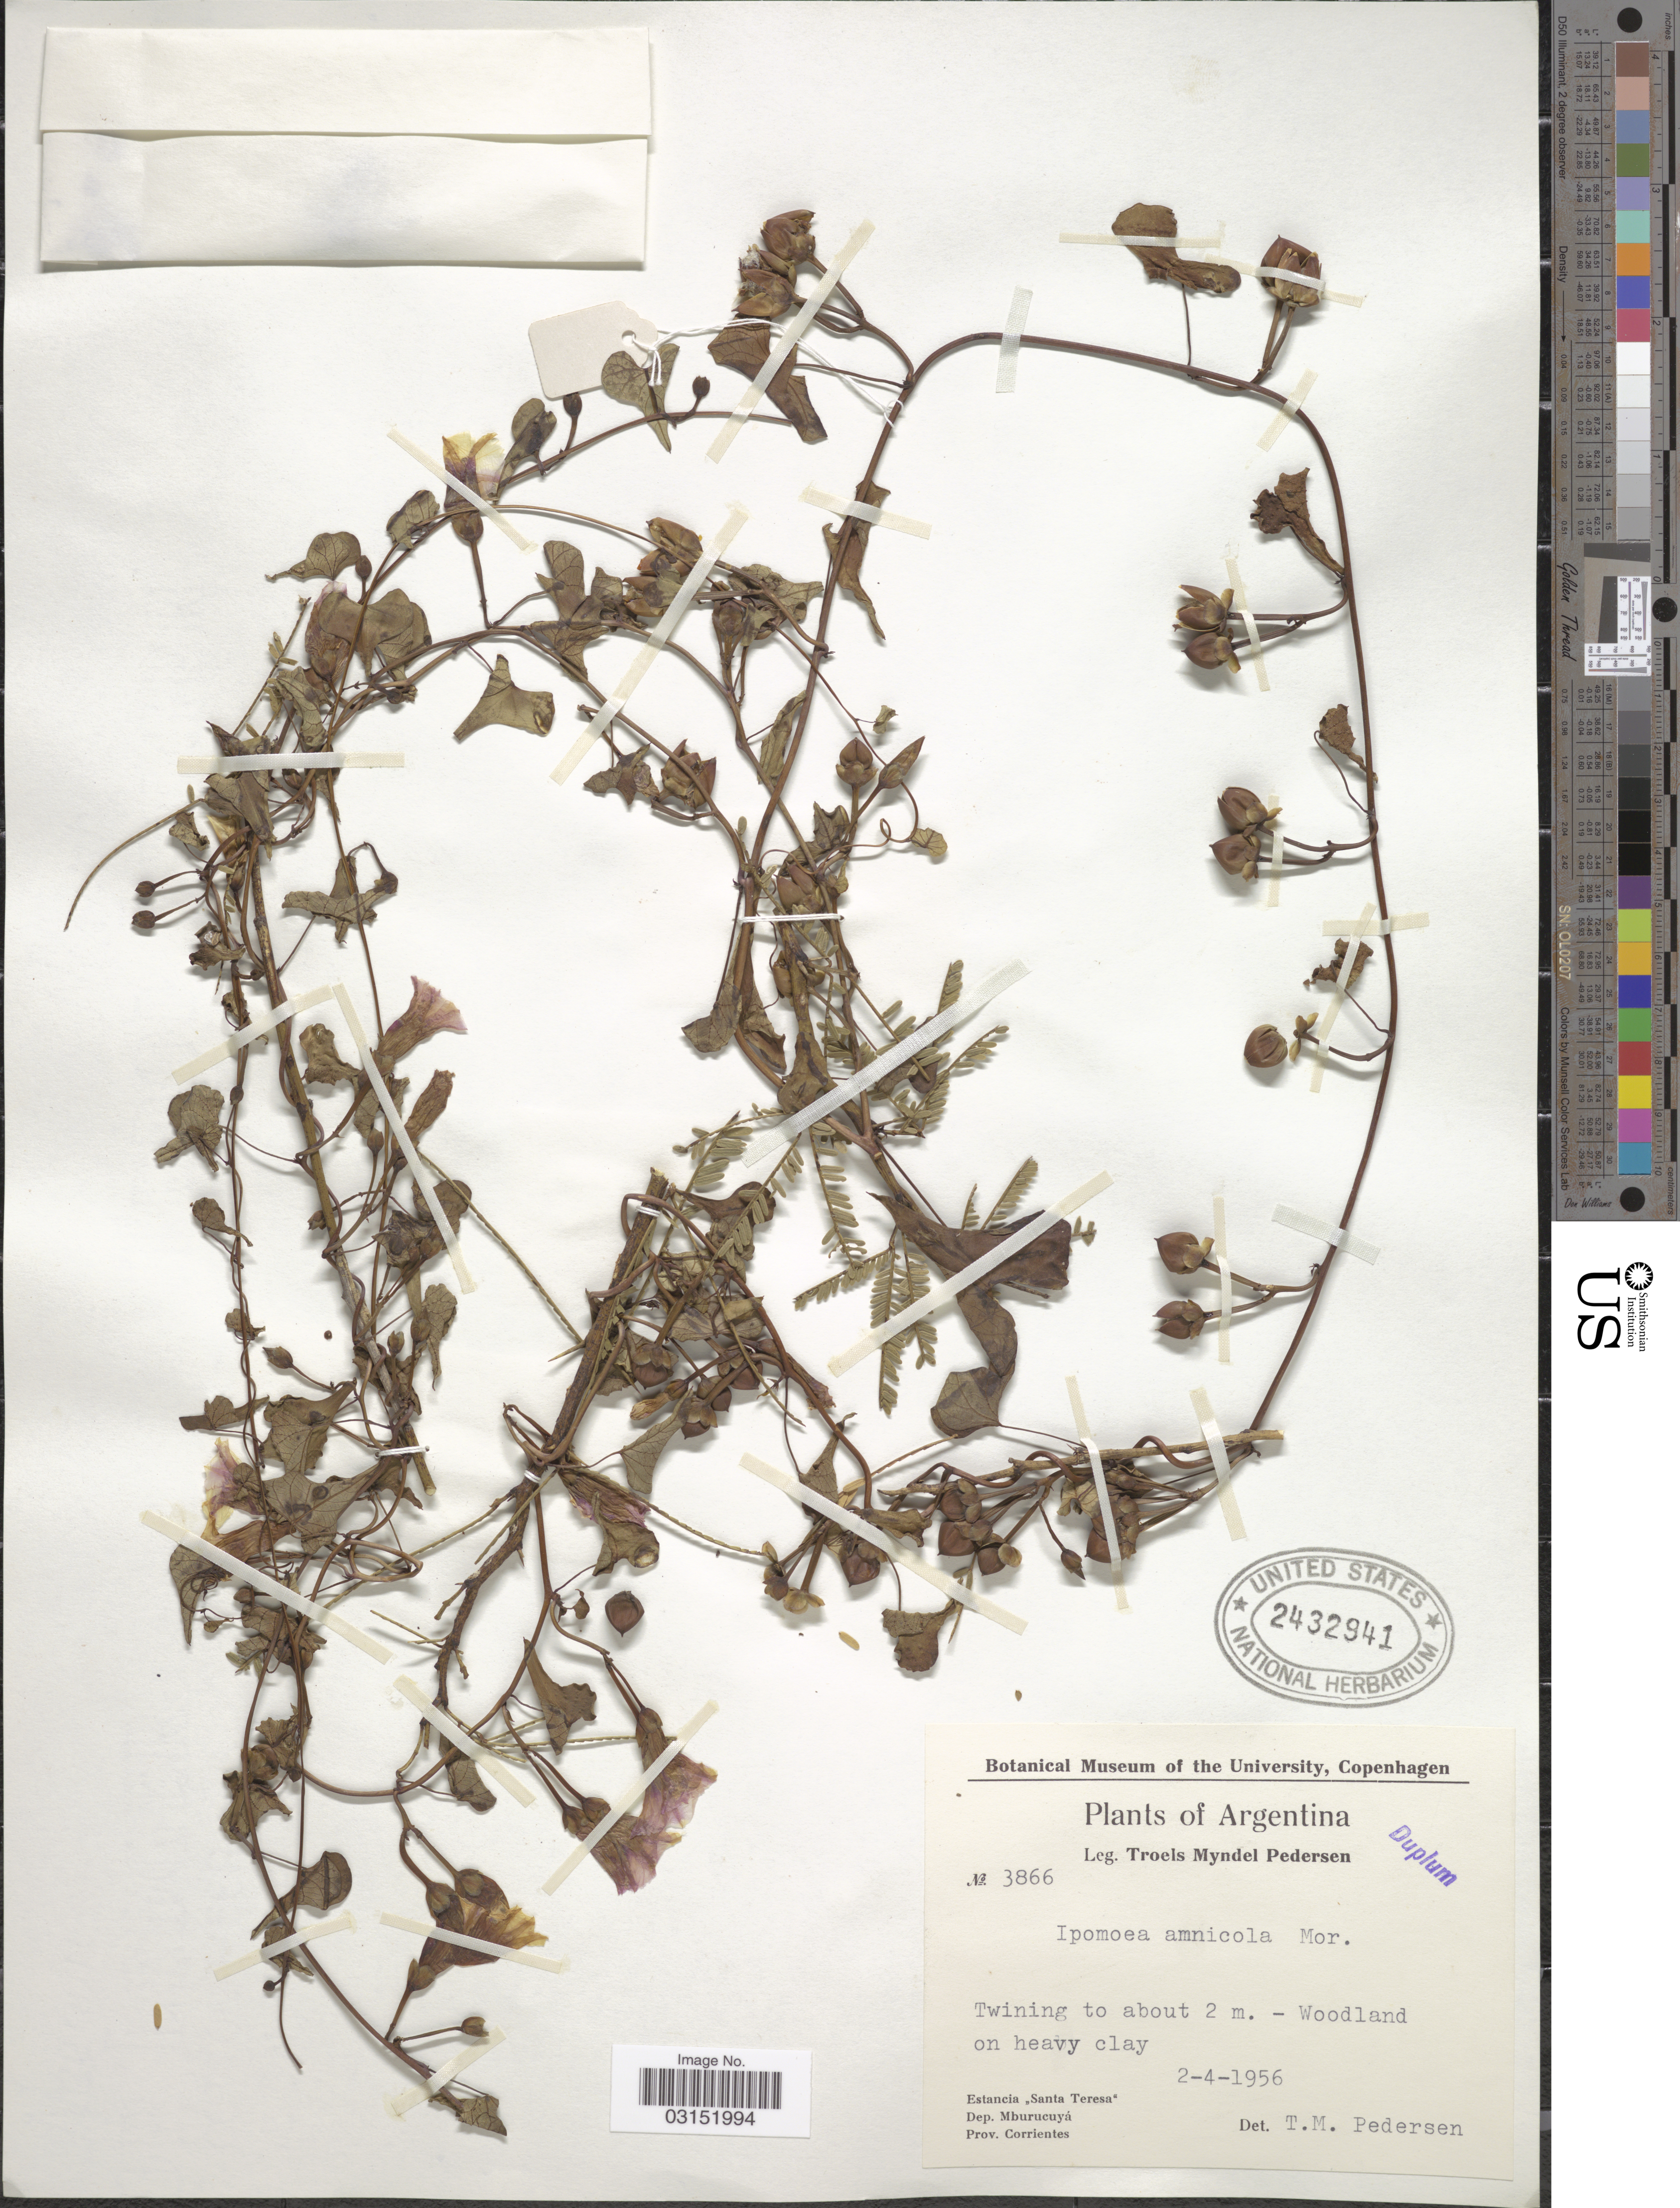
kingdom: Plantae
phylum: Tracheophyta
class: Magnoliopsida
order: Solanales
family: Convolvulaceae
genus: Ipomoea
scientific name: Ipomoea amnicola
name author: Morong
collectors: T. Pederson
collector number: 3866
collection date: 1956-04-02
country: Argentina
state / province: Corrientes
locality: Estancia "Santa Teresa", Dep. Mburucuyá, Prov. Corrientes.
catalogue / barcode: US 2432941